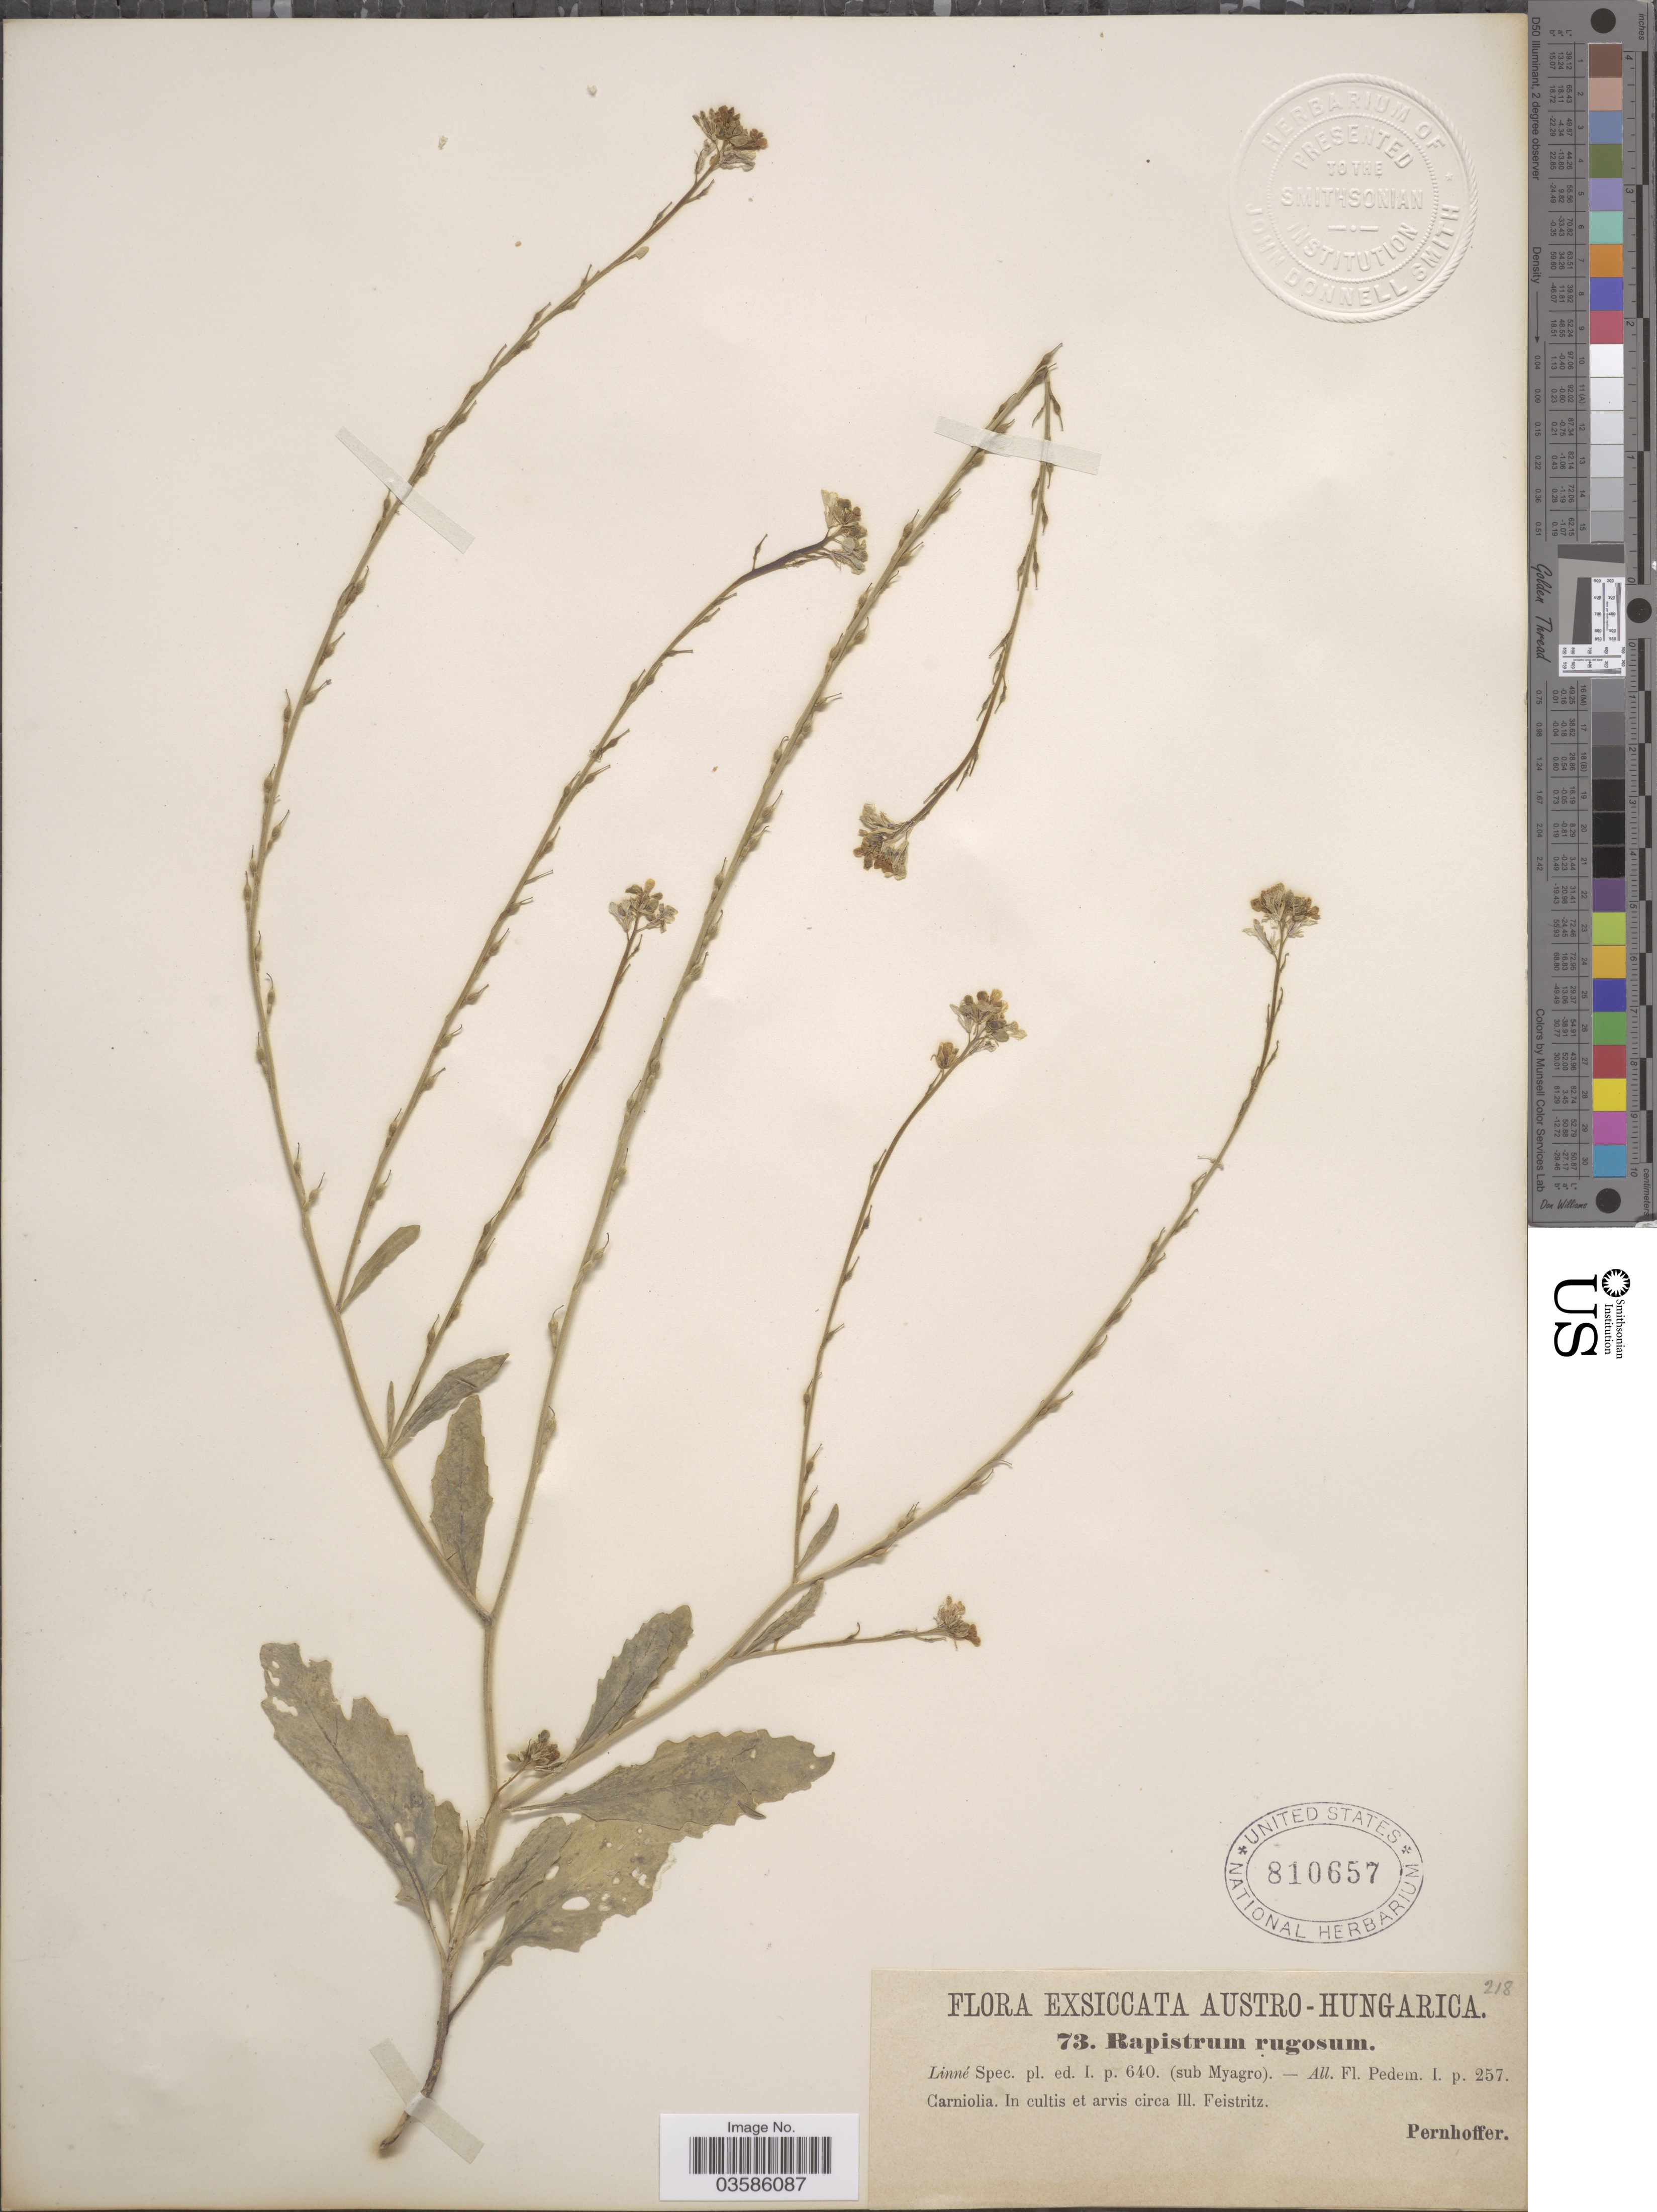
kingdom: Plantae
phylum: Tracheophyta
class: Magnoliopsida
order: Brassicales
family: Brassicaceae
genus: Rapistrum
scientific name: Rapistrum rugosum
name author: (L.) All.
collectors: Pernhoffer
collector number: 73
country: Hungary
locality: Austro-Hungarica. Carniolia. In cultis et arvis circa III. Feistritz.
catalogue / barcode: US 810657